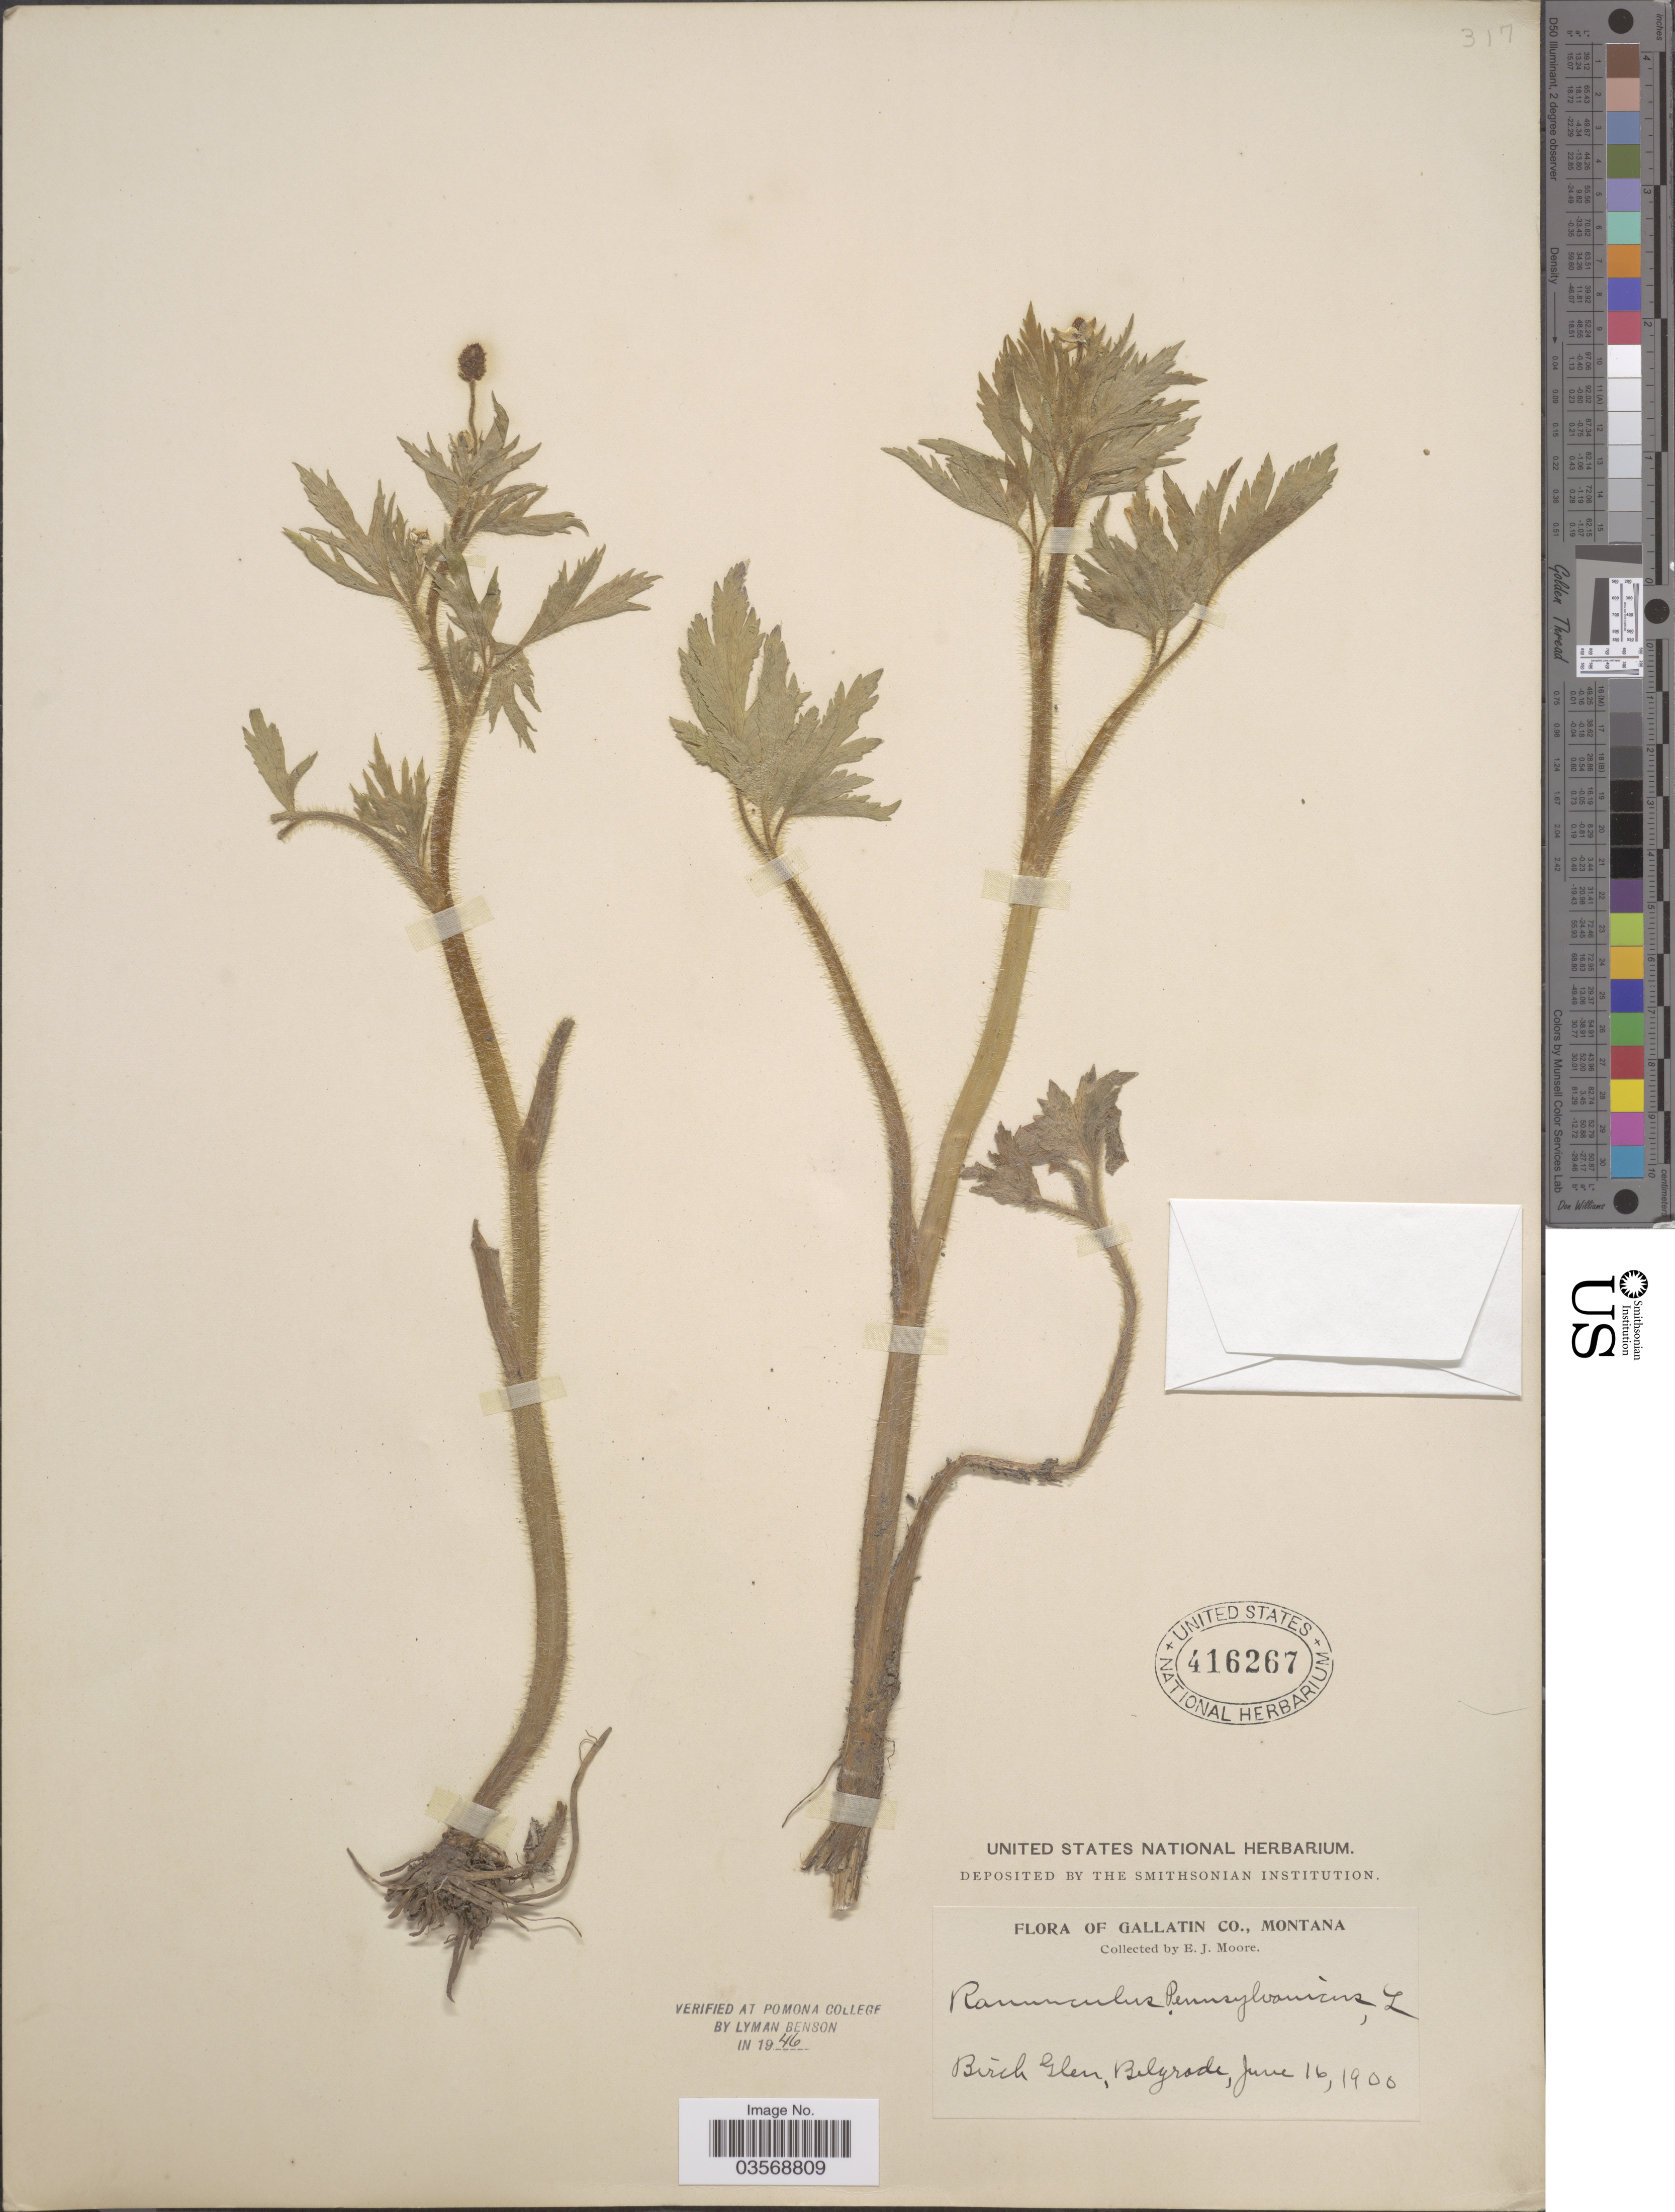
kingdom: Plantae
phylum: Tracheophyta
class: Magnoliopsida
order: Ranunculales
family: Ranunculaceae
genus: Ranunculus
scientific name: Ranunculus pensylvanicus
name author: L. f.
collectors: E. Moore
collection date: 1900-06-16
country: United States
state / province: Montana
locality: Gallatin Co. Birch Glen, Belgrade.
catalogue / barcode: US 416267